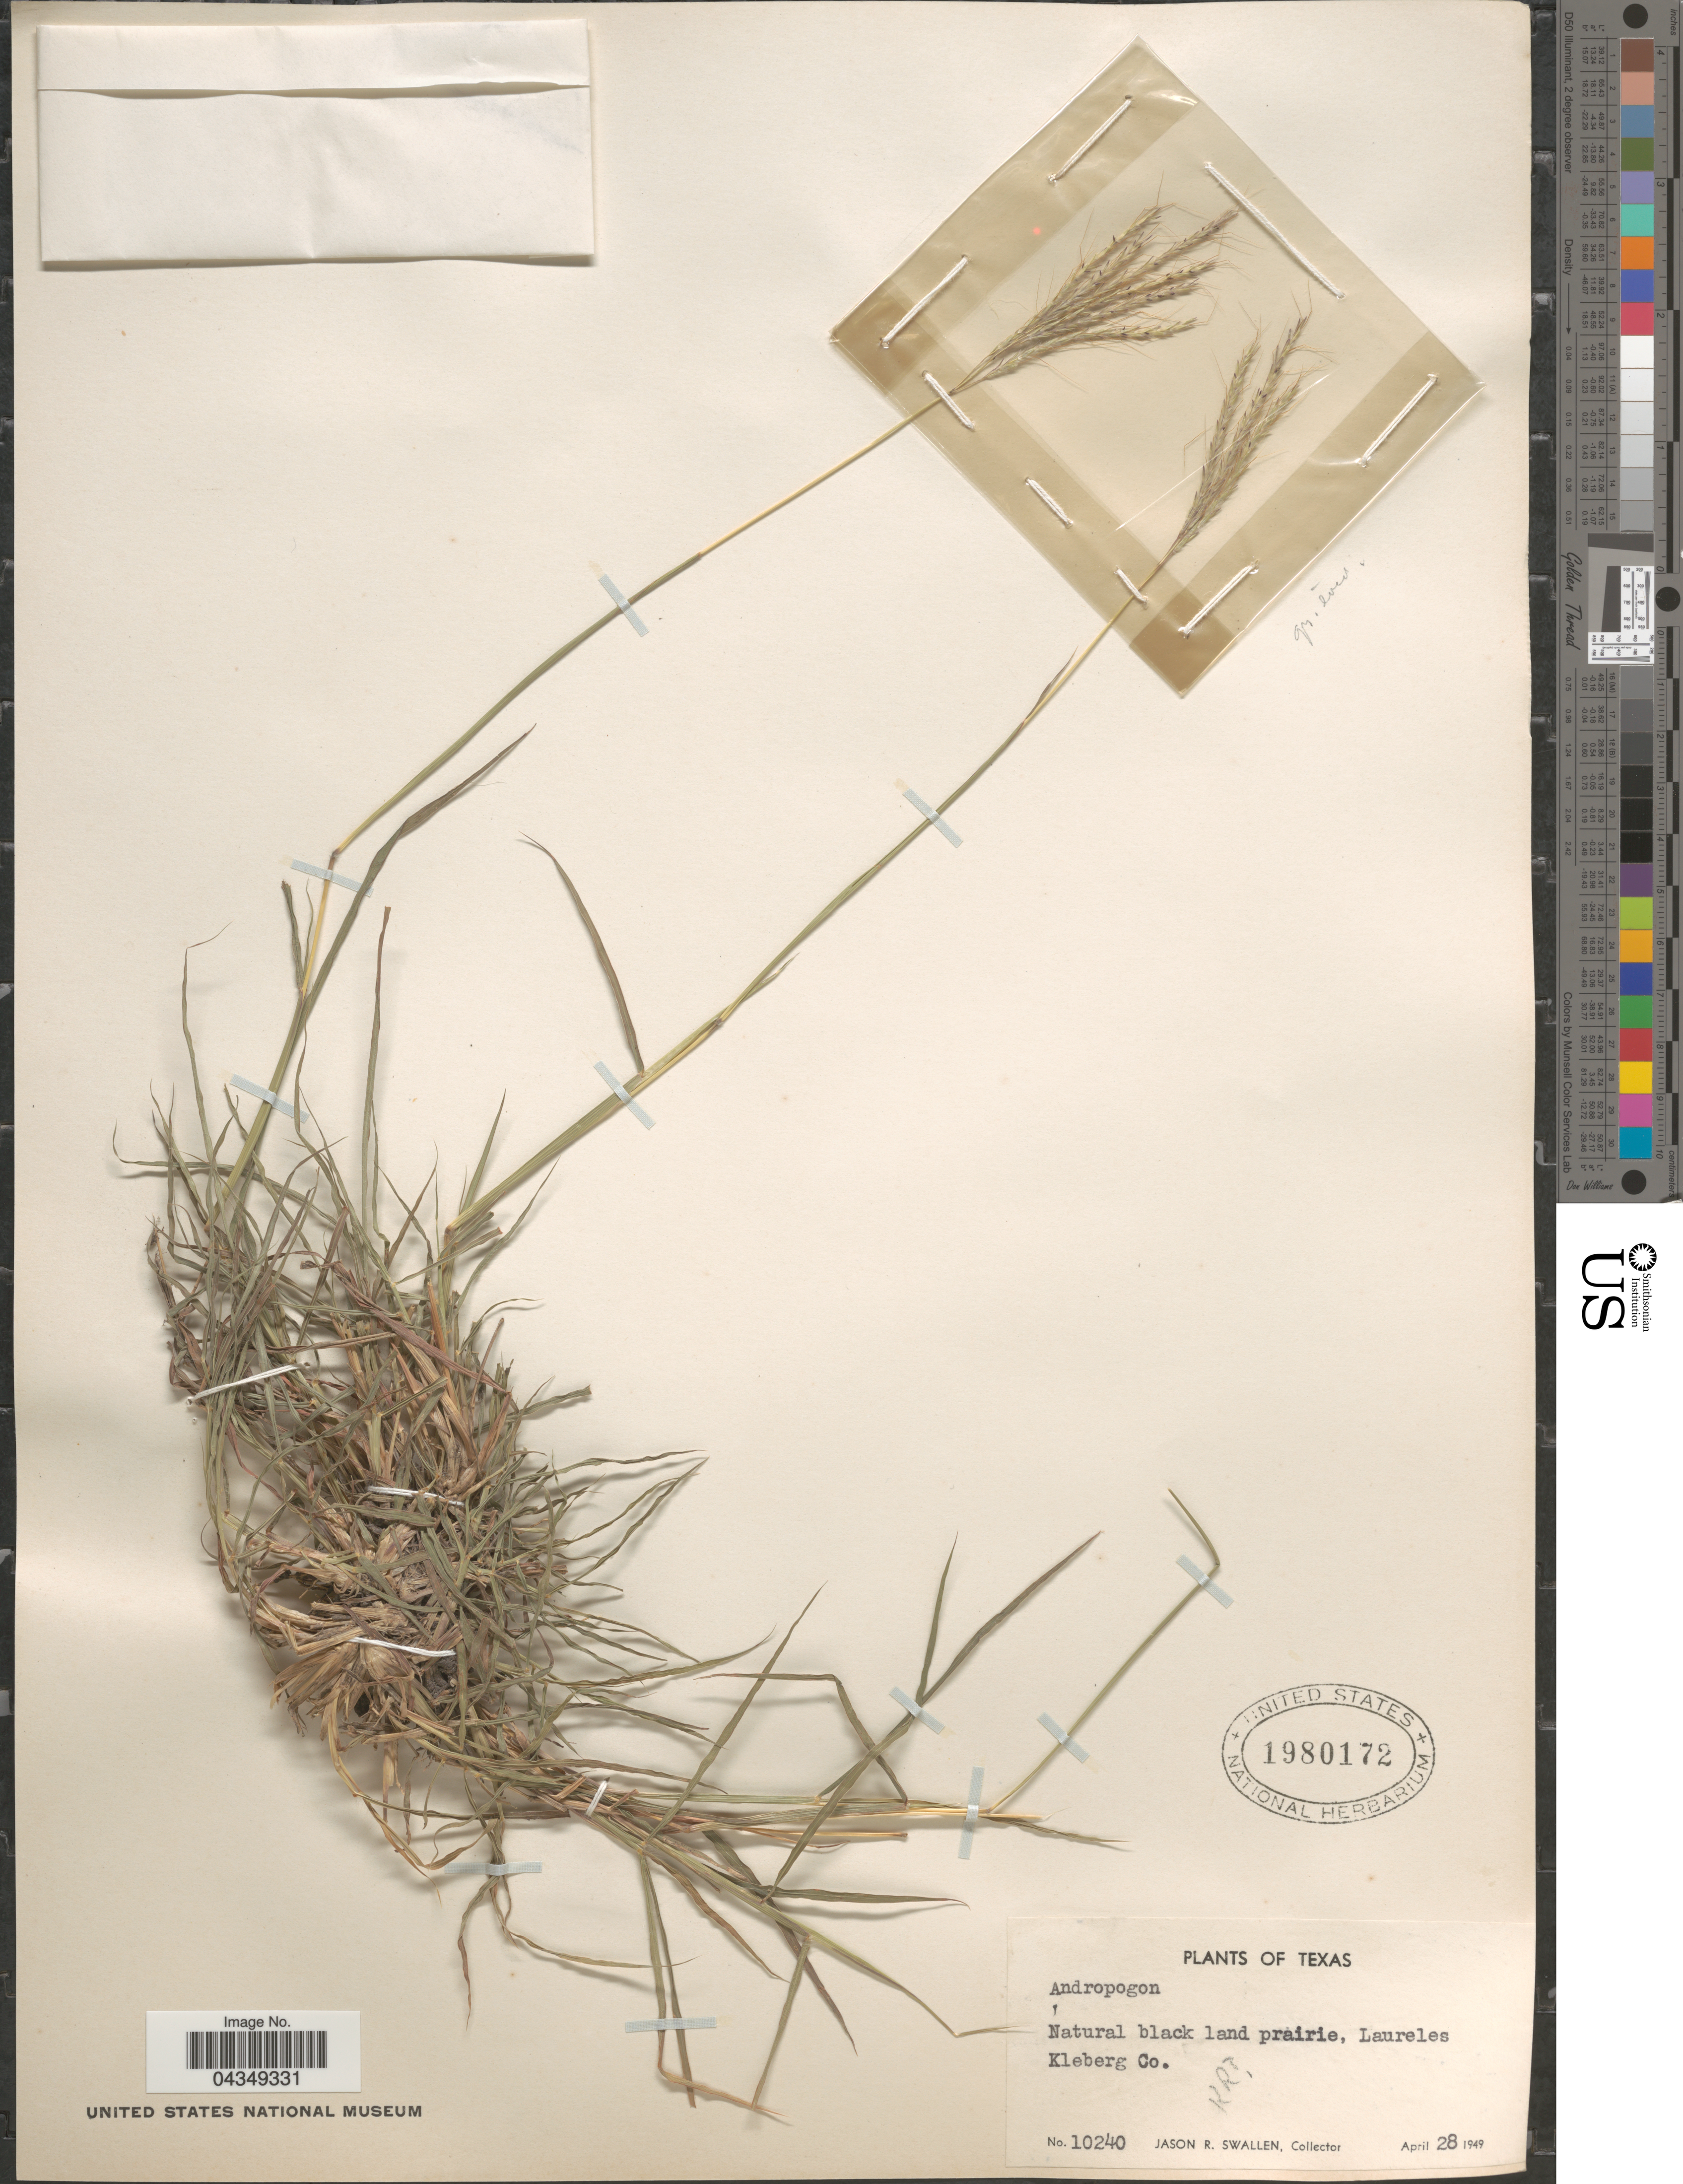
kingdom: Plantae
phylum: Tracheophyta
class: Liliopsida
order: Poales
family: Poaceae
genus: Bothriochloa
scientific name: Bothriochloa ischaemum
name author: (L.) Keng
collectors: J. R. Swallen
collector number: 10240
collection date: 1949-04-28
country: United States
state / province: Texas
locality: Natural black land prairie, Laureles. Kleberg Co.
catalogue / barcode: US 1980172